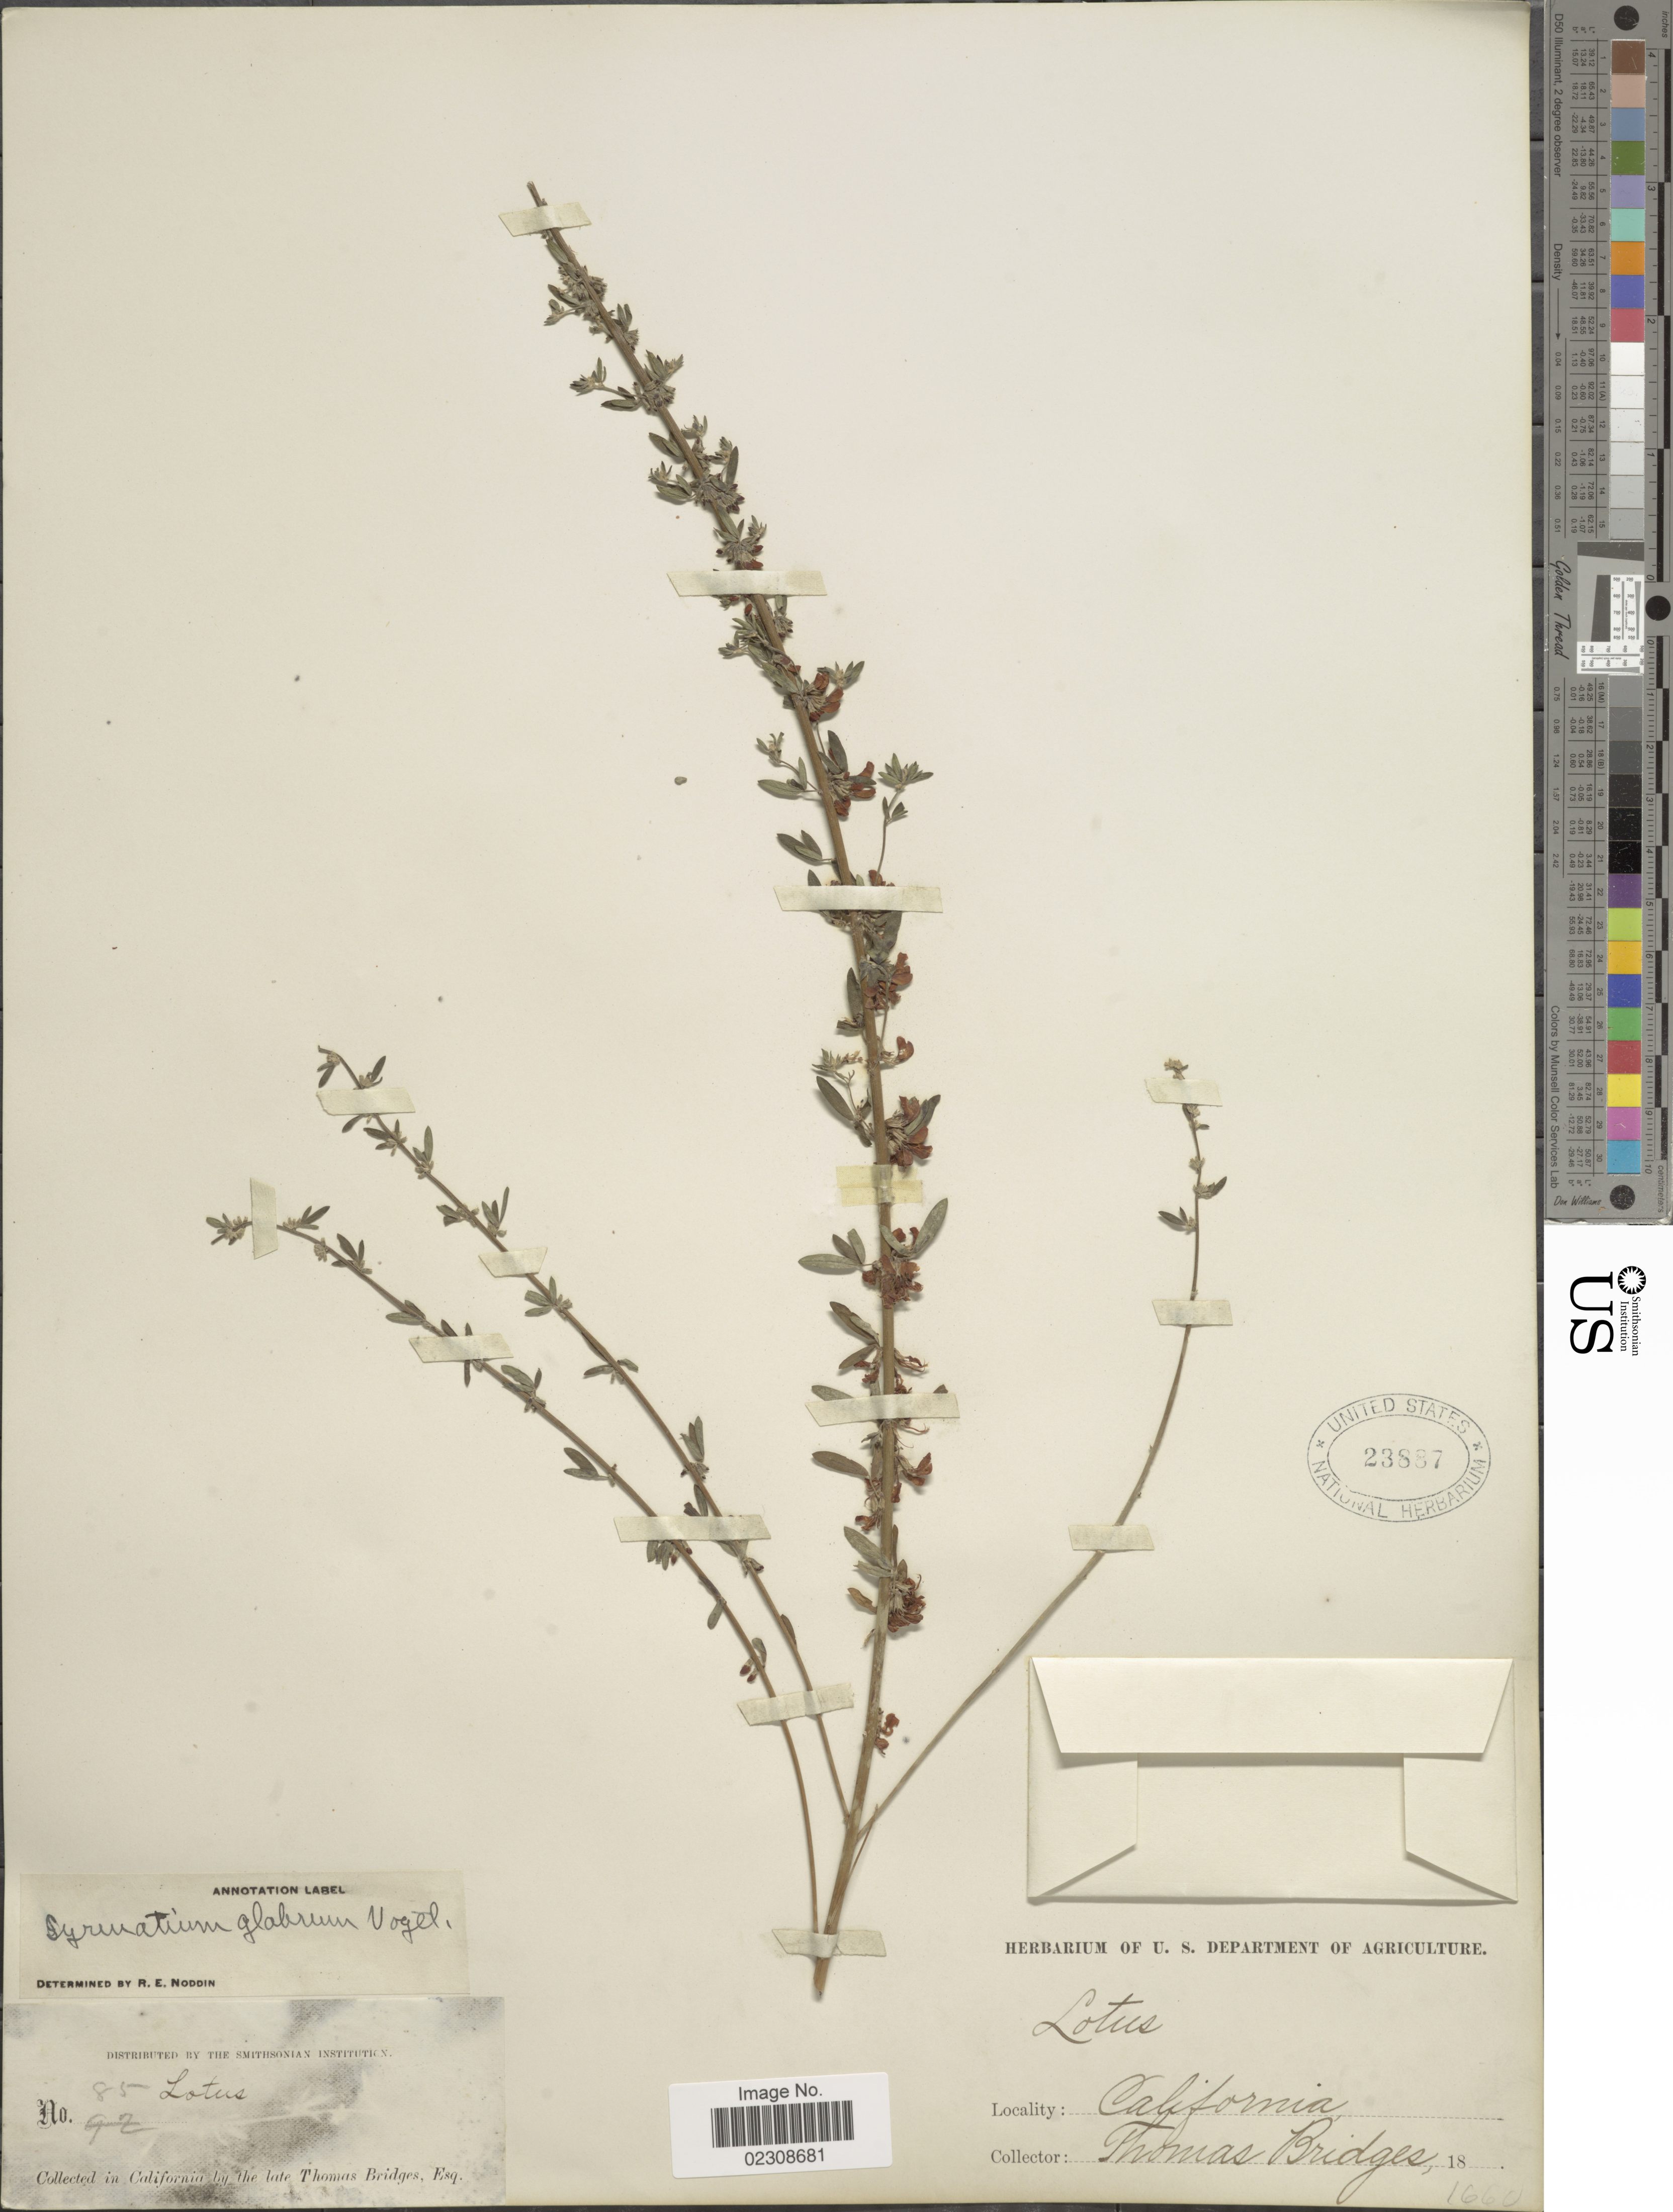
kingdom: Plantae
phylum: Tracheophyta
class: Magnoliopsida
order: Fabales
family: Fabaceae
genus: Syrmatium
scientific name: Syrmatium glabrum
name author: Vogel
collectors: T. Bridges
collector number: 85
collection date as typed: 18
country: United States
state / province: California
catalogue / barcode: US 23887